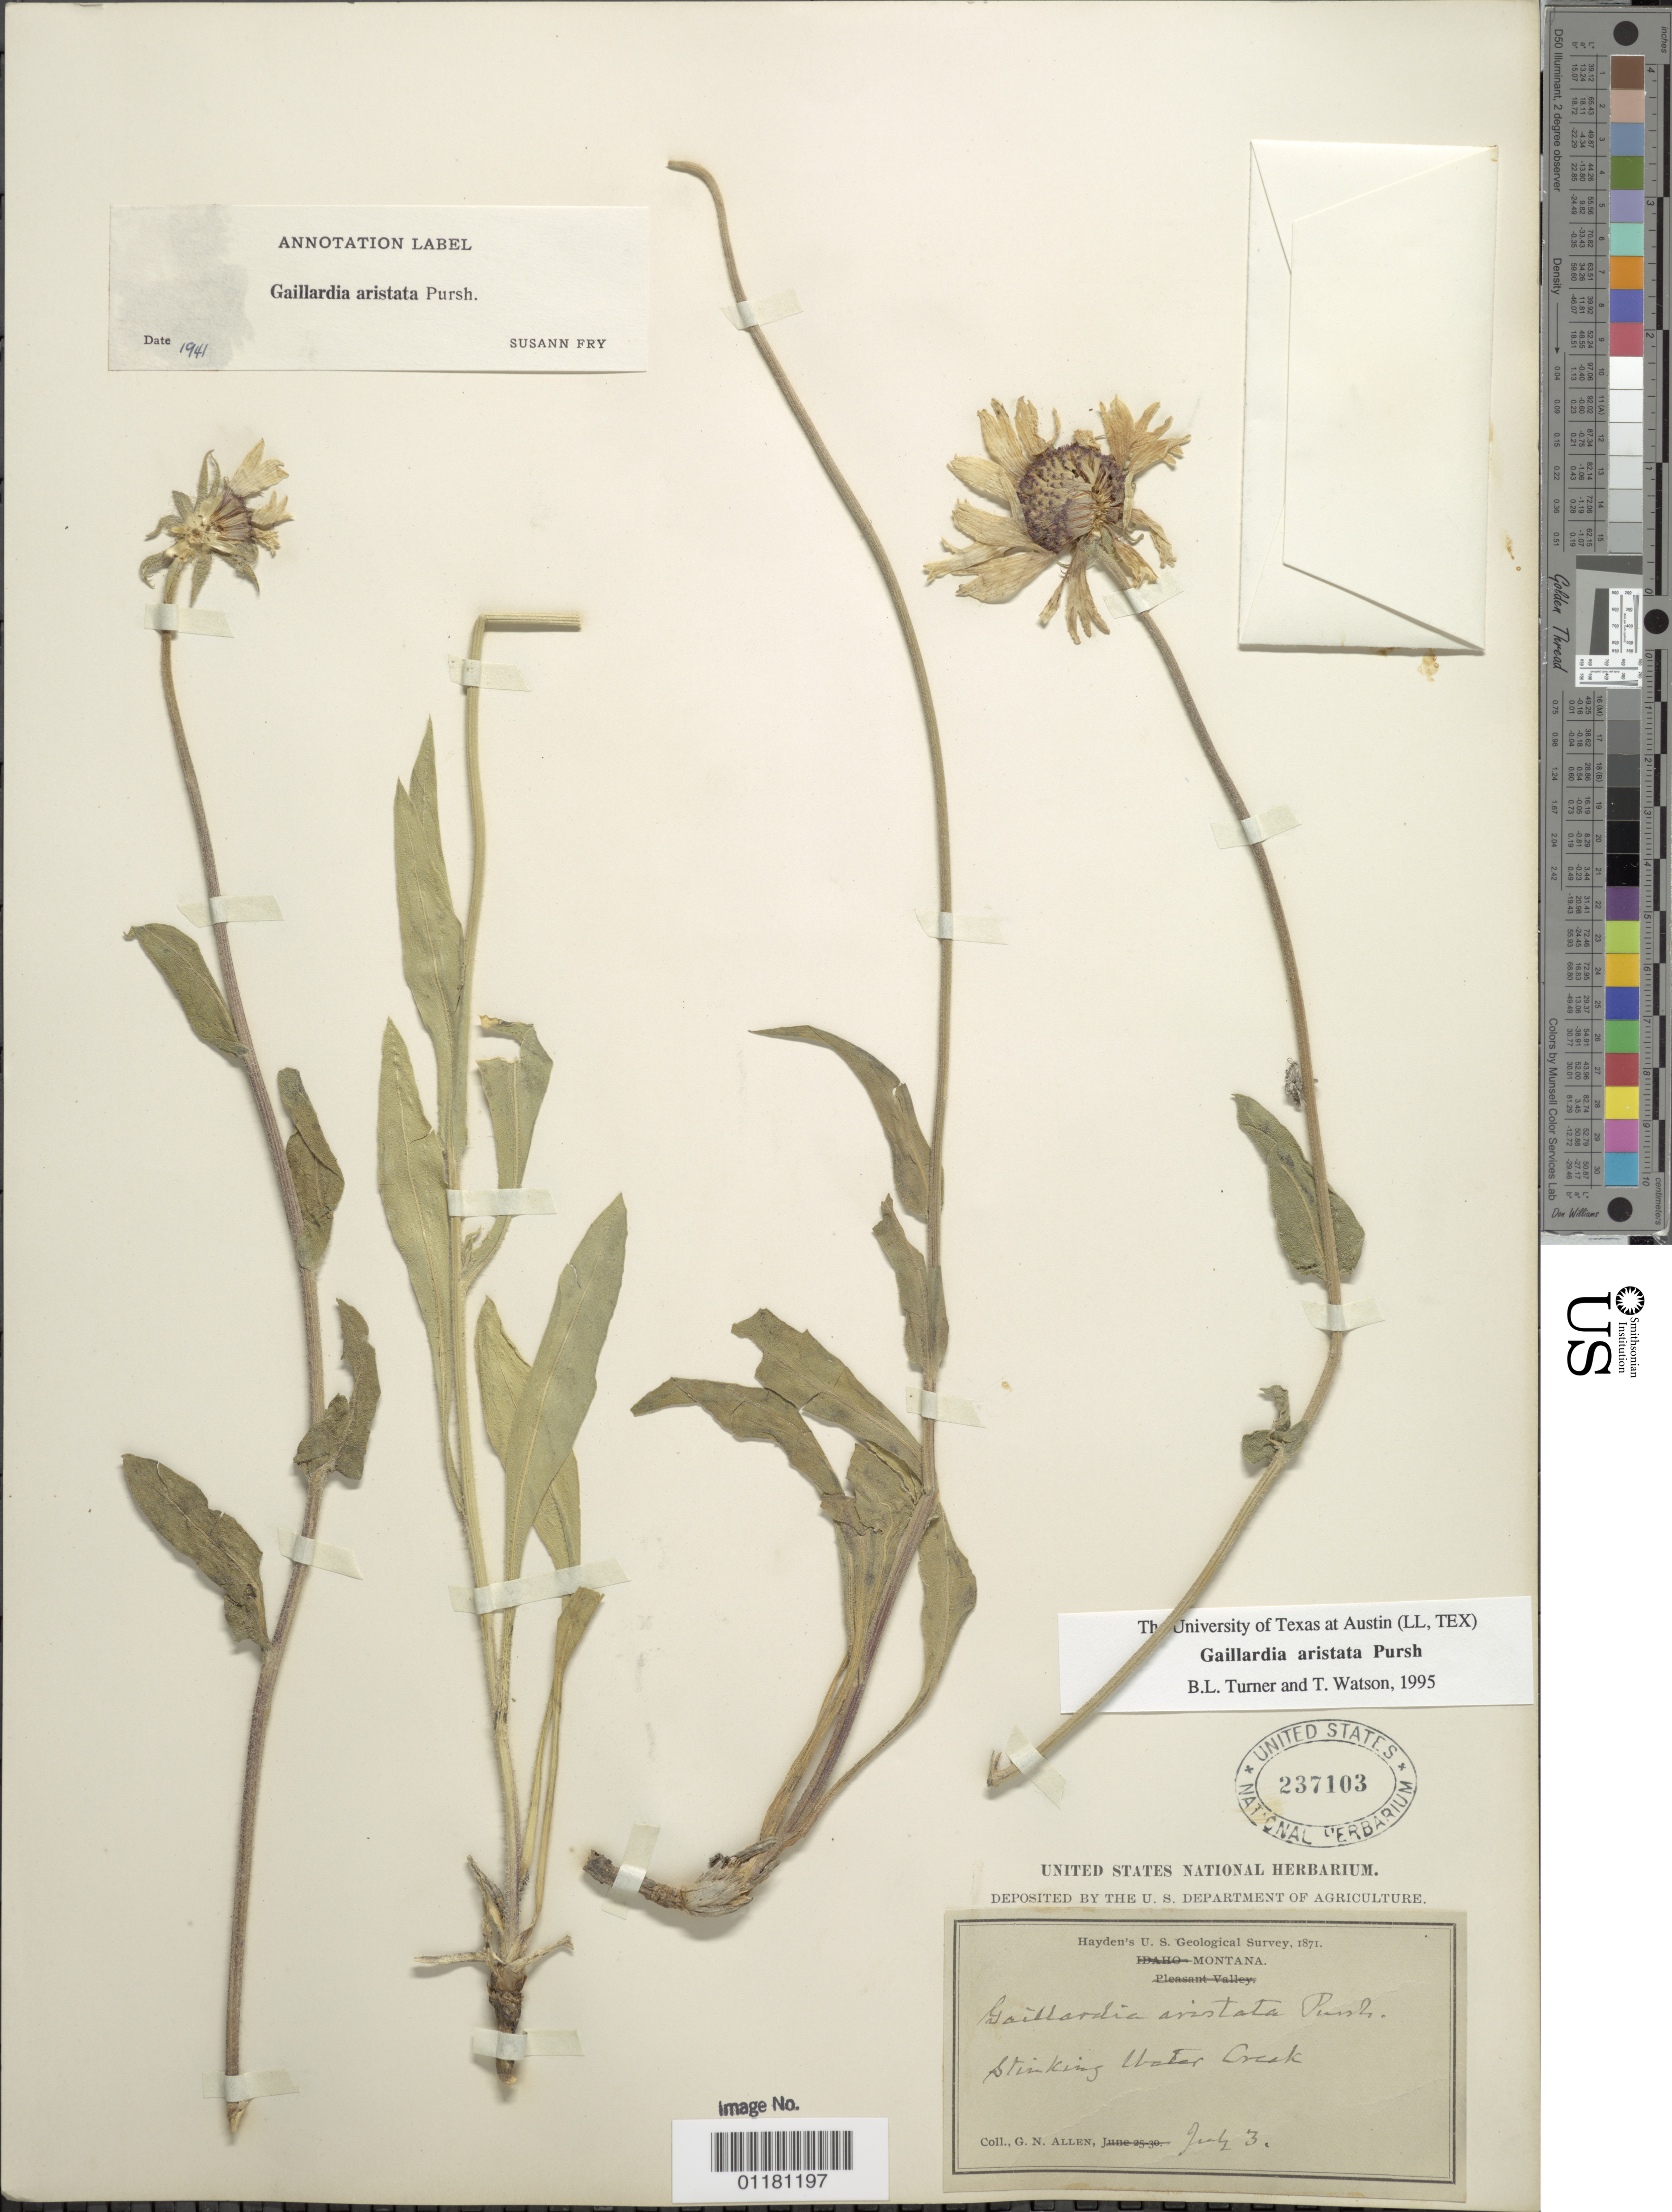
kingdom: Plantae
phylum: Tracheophyta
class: Magnoliopsida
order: Asterales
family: Asteraceae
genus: Gaillardia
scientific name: Gaillardia aristata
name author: Pursh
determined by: Turner, B. L.; Watson, T.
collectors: G. N. Allen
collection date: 1871-07-03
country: United States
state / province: Montana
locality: Stinking Water Creek.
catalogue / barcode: US 237103